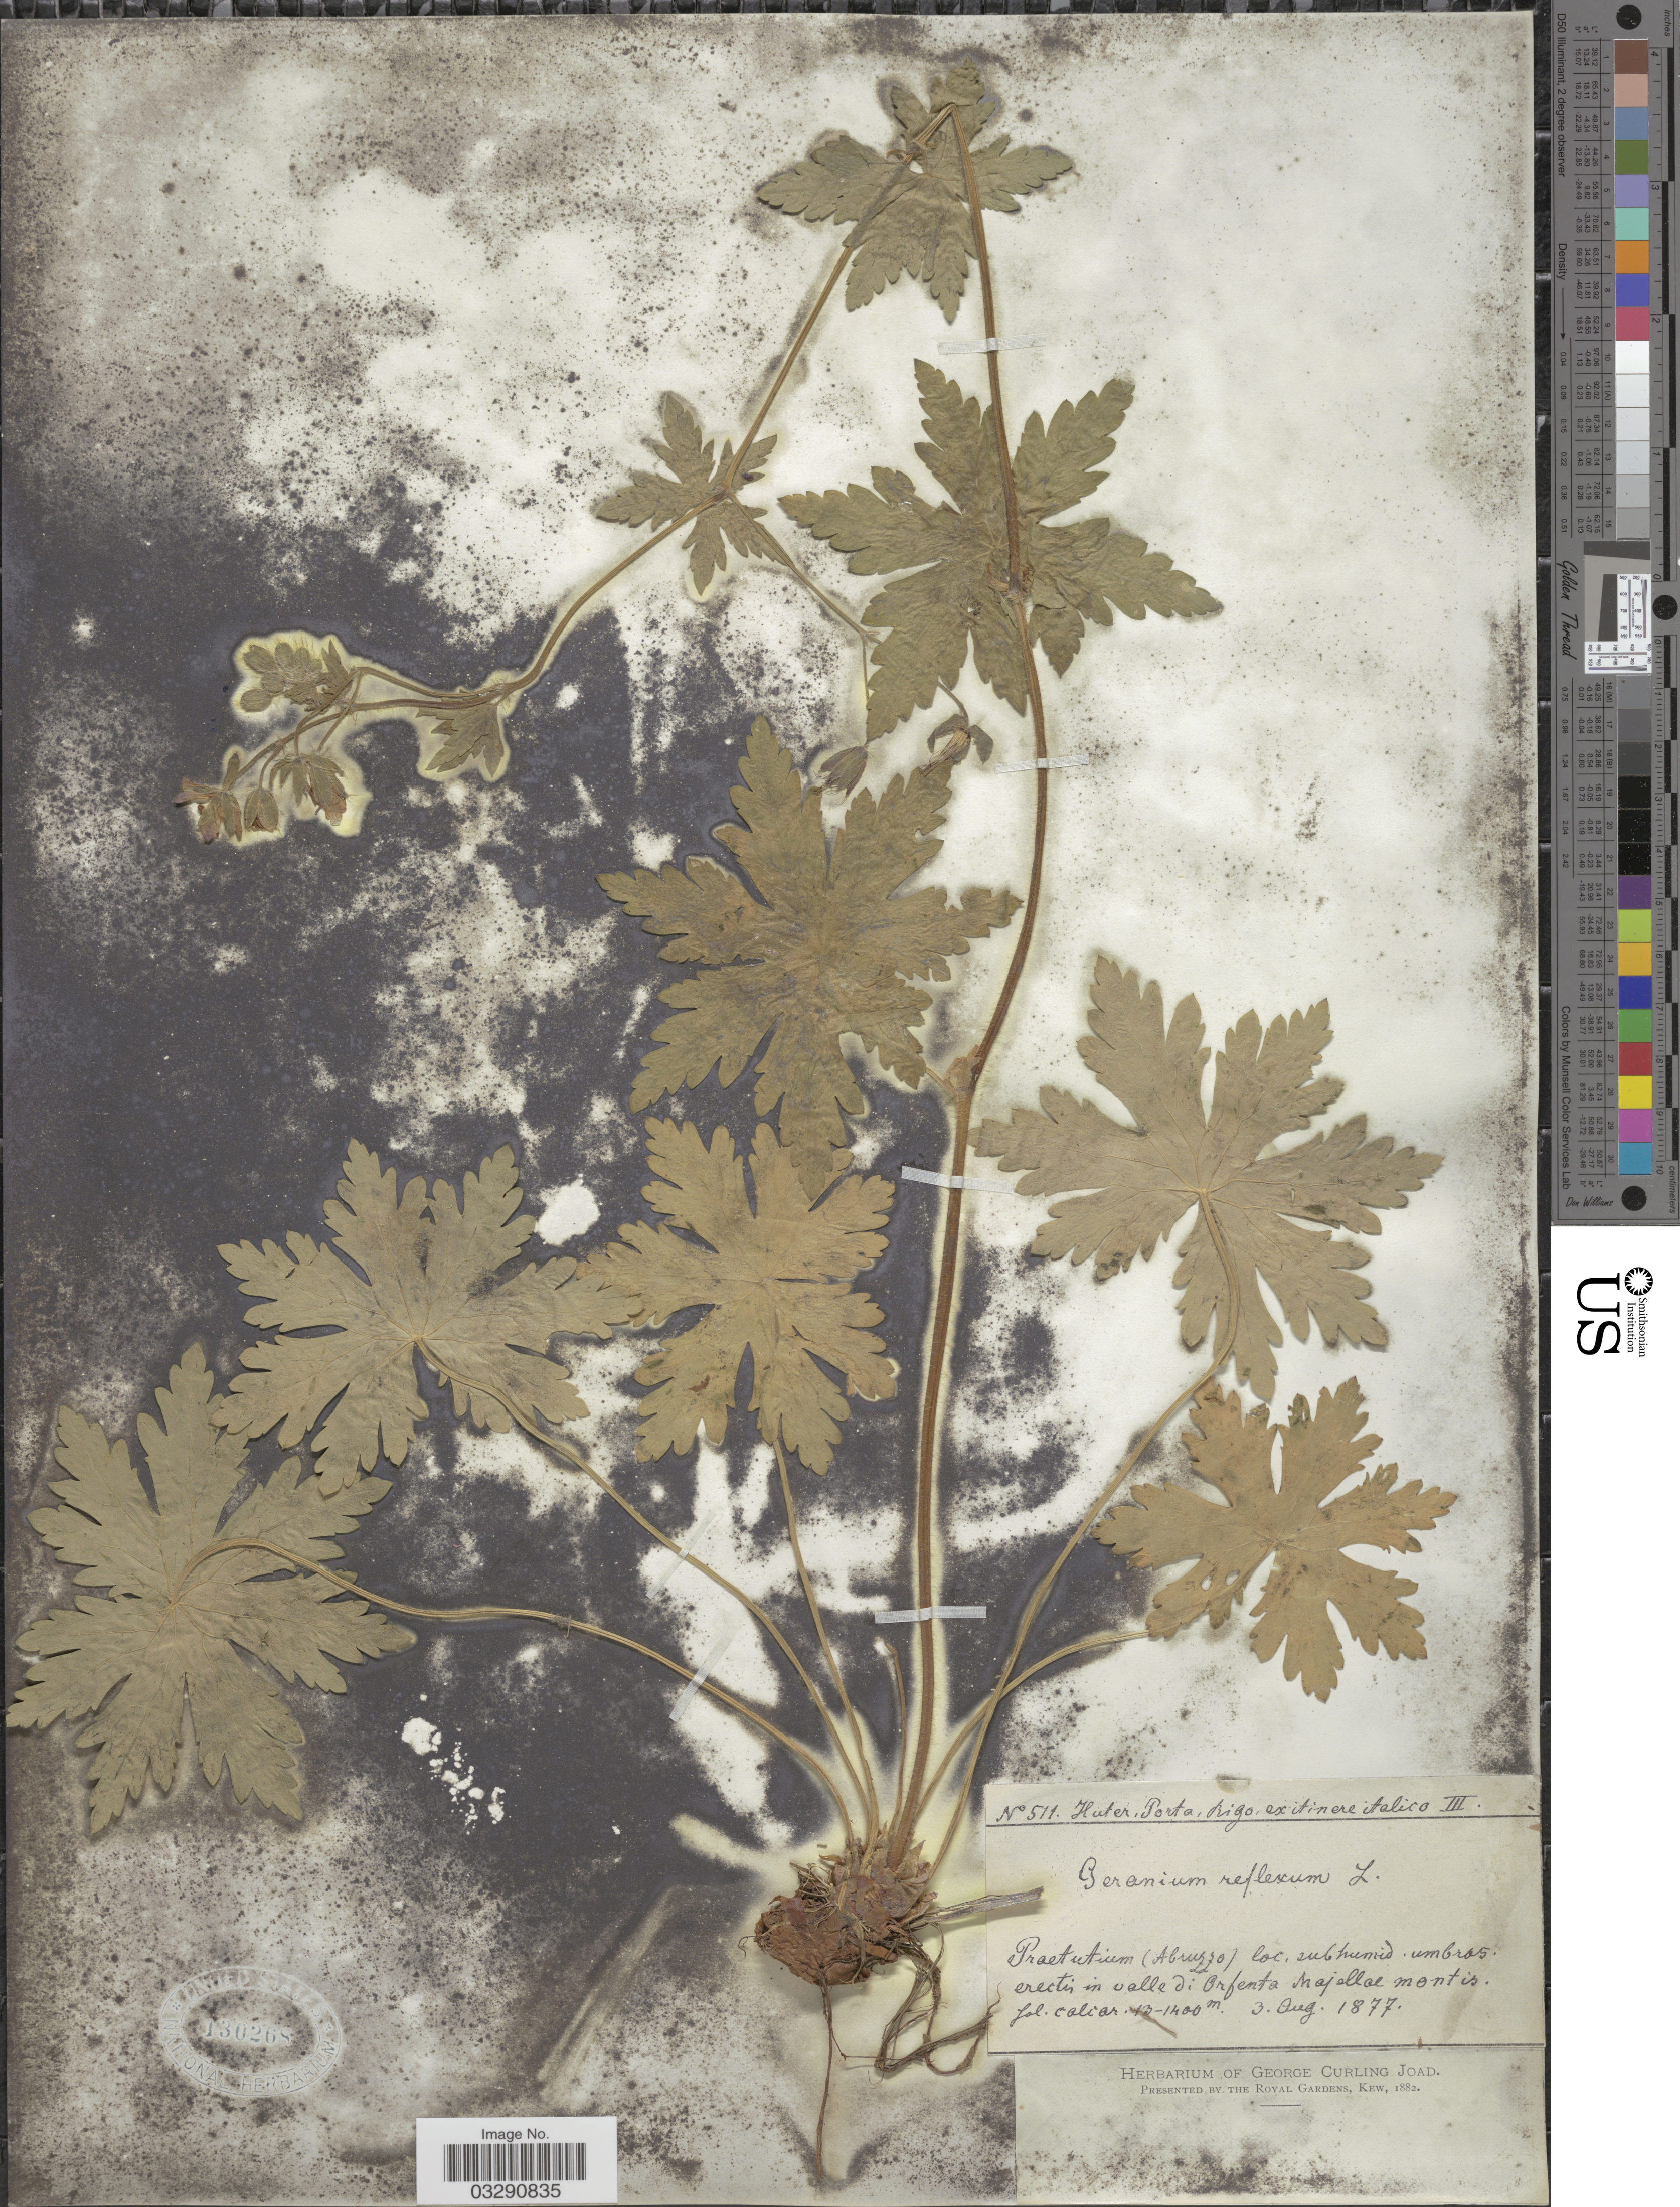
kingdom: Plantae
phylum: Tracheophyta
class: Magnoliopsida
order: Geraniales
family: Geraniaceae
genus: Geranium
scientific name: Geranium reflexum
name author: L.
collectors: -. Huter, -- Porta & -- Rigo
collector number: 511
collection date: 1877-08-03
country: Italy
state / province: Abruzzo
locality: Sub humid umbros erectis in valle d: Orfenta Majellae montis.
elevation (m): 1300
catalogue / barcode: US 130268